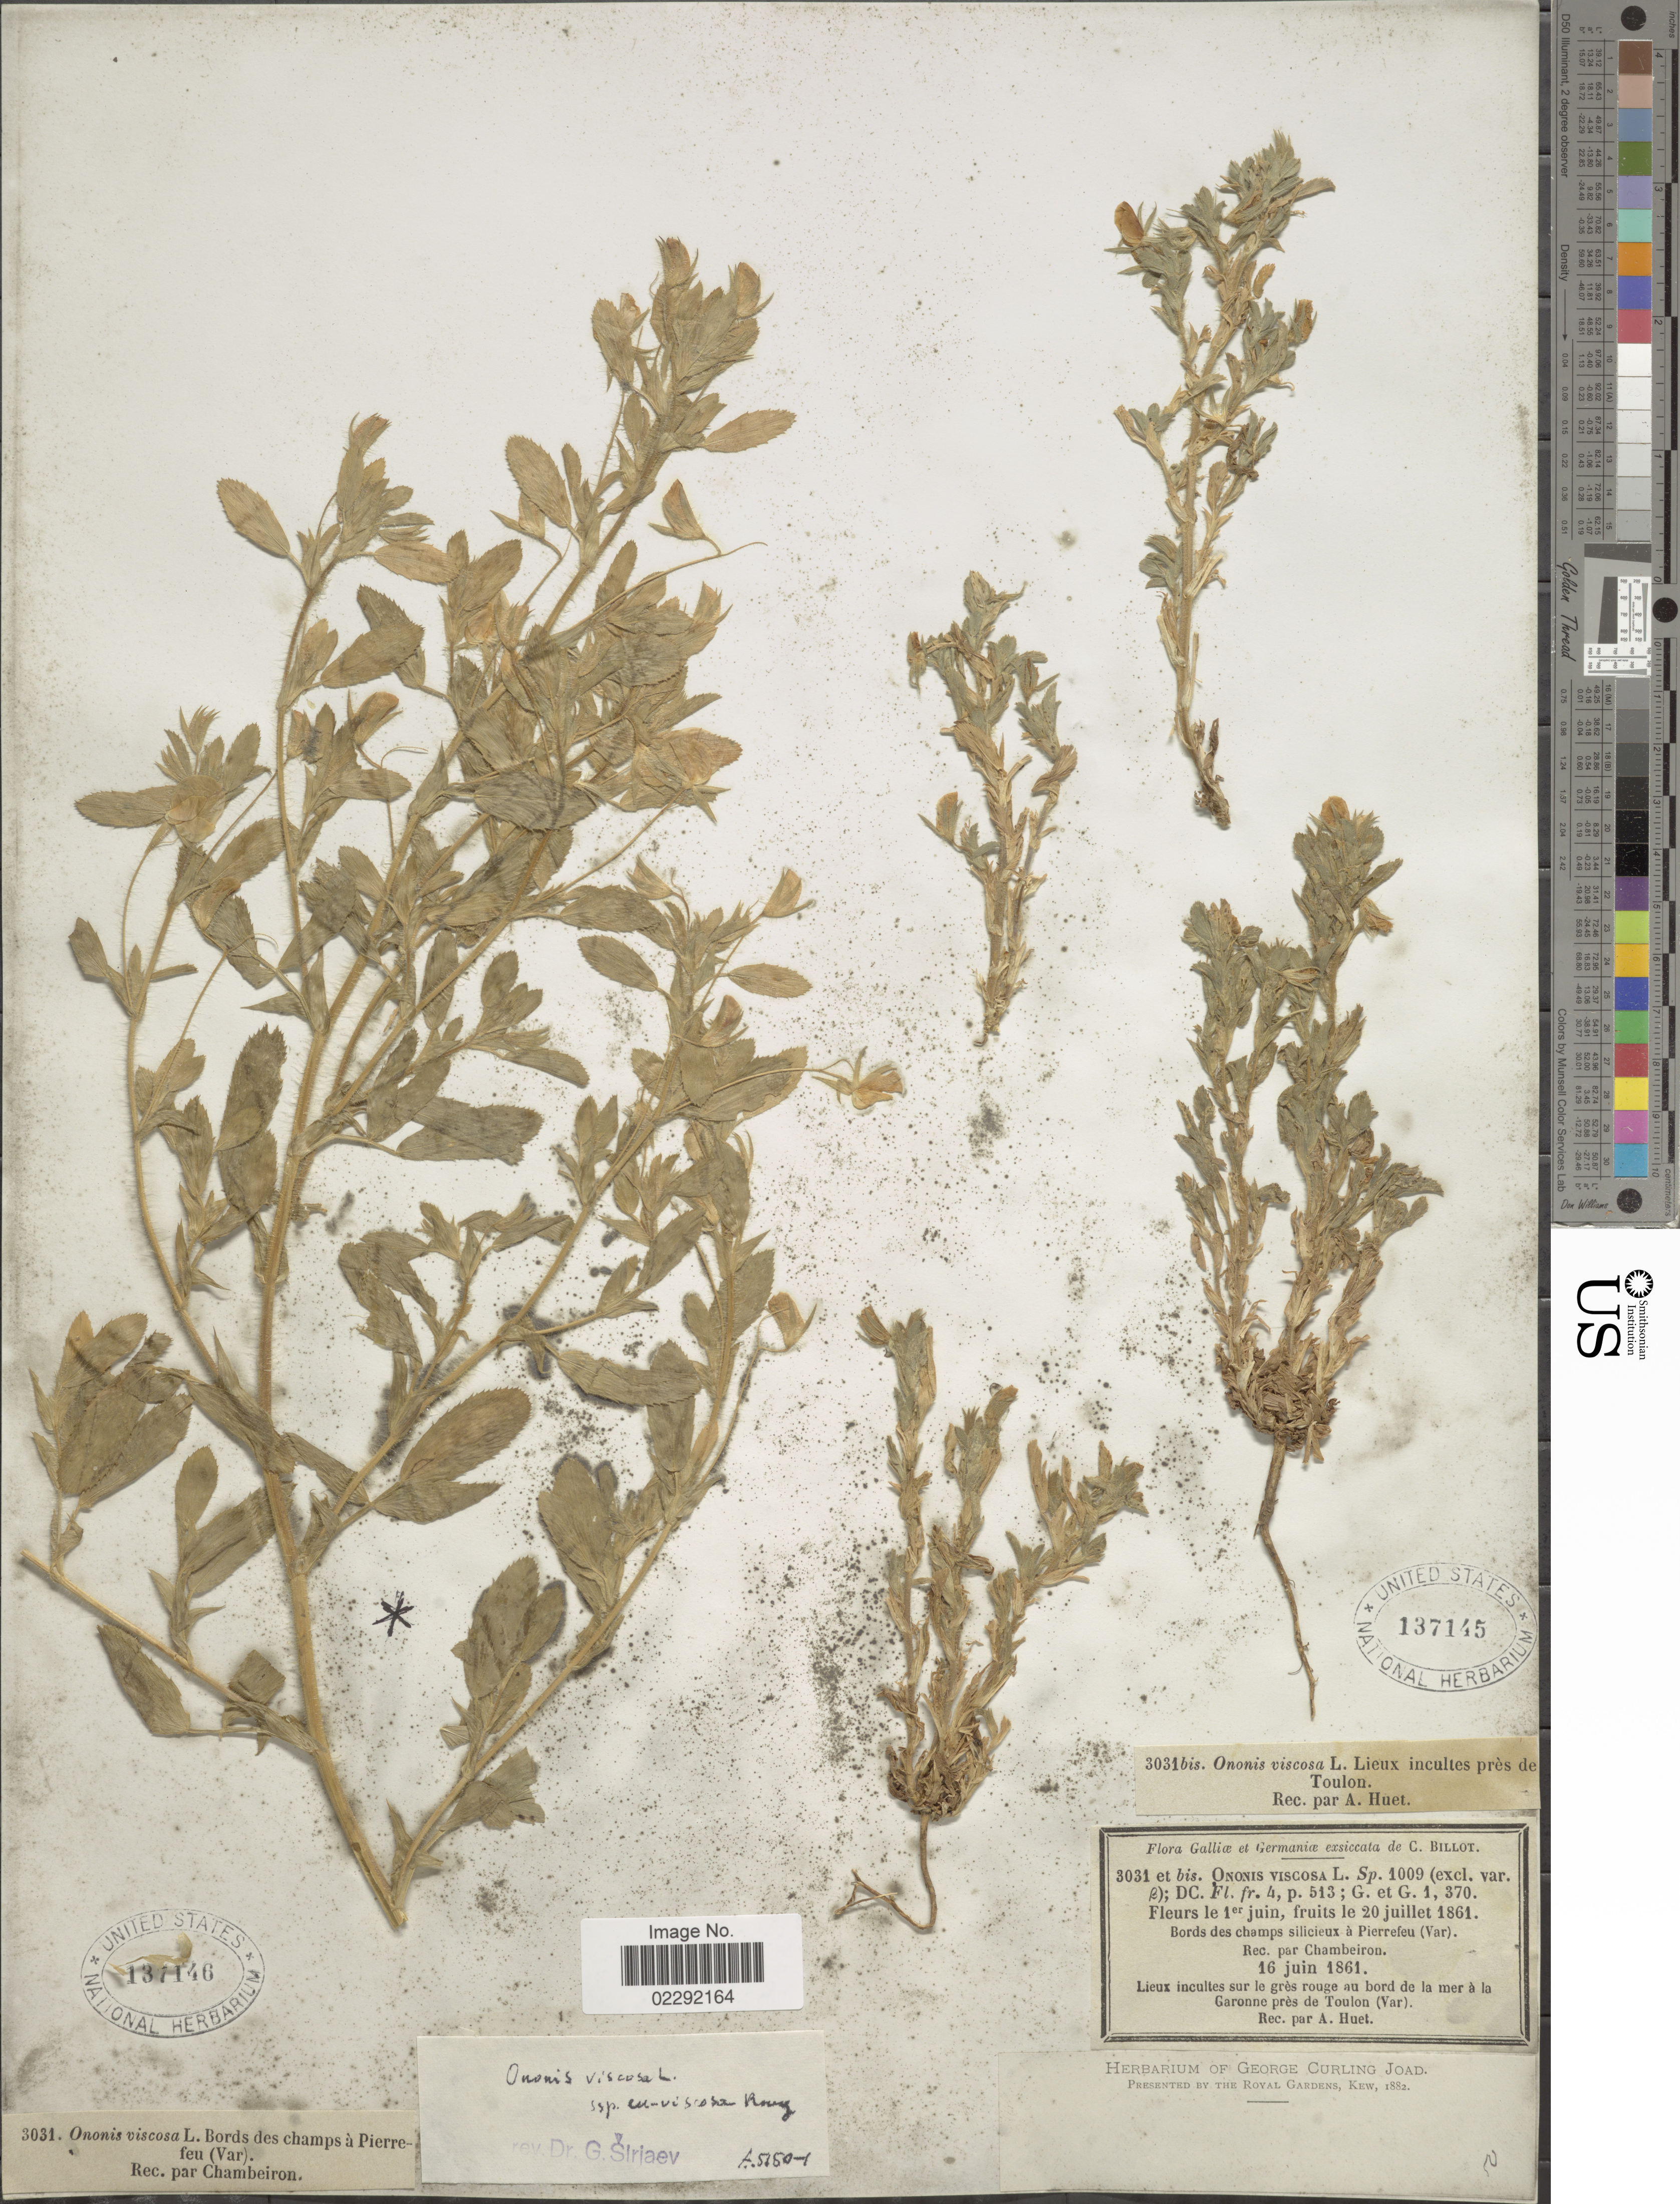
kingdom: Plantae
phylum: Tracheophyta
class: Magnoliopsida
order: Fabales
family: Fabaceae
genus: Ononis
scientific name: Ononis viscosa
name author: L.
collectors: Chambeiron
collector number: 3031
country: France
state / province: Provence-Alpes-Côte d'Azur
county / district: Var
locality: Champs a Pierre-feu (Var).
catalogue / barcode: US 137146